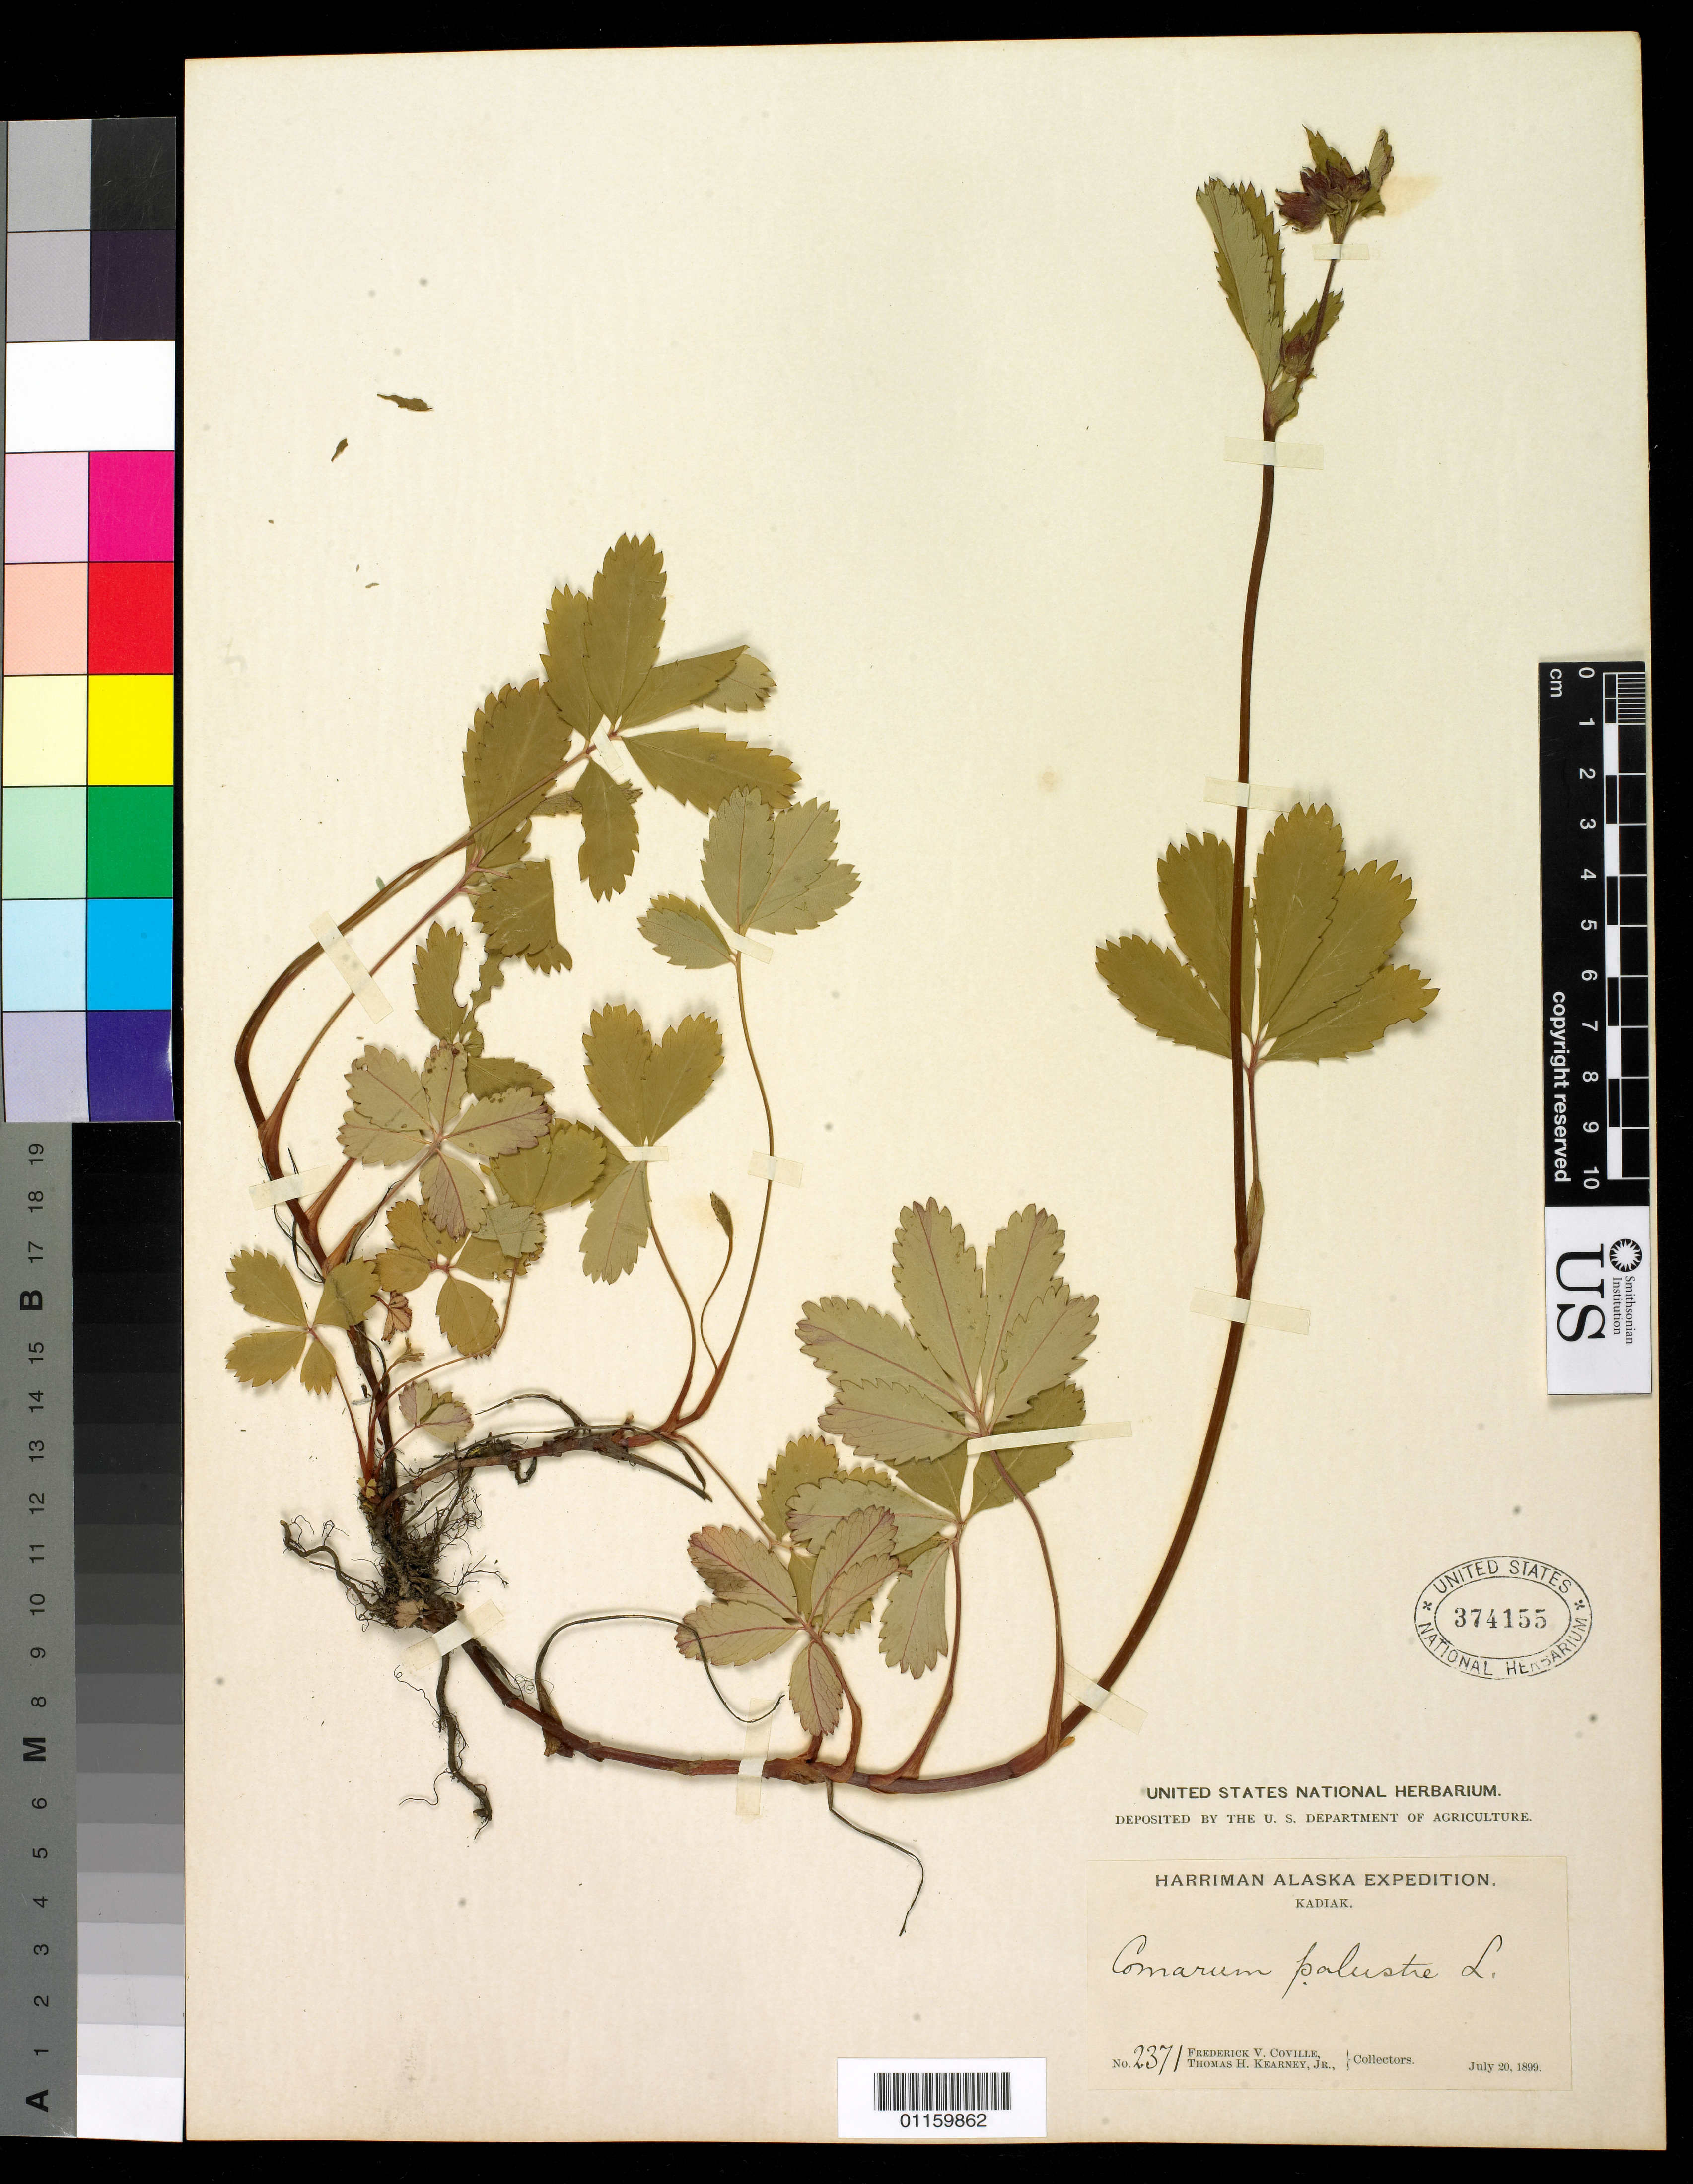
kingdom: Plantae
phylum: Tracheophyta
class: Magnoliopsida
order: Rosales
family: Rosaceae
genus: Comarum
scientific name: Comarum palustre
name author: L.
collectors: F. V. Coville & T. H. Kearney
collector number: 2371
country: United States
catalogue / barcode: US 374155